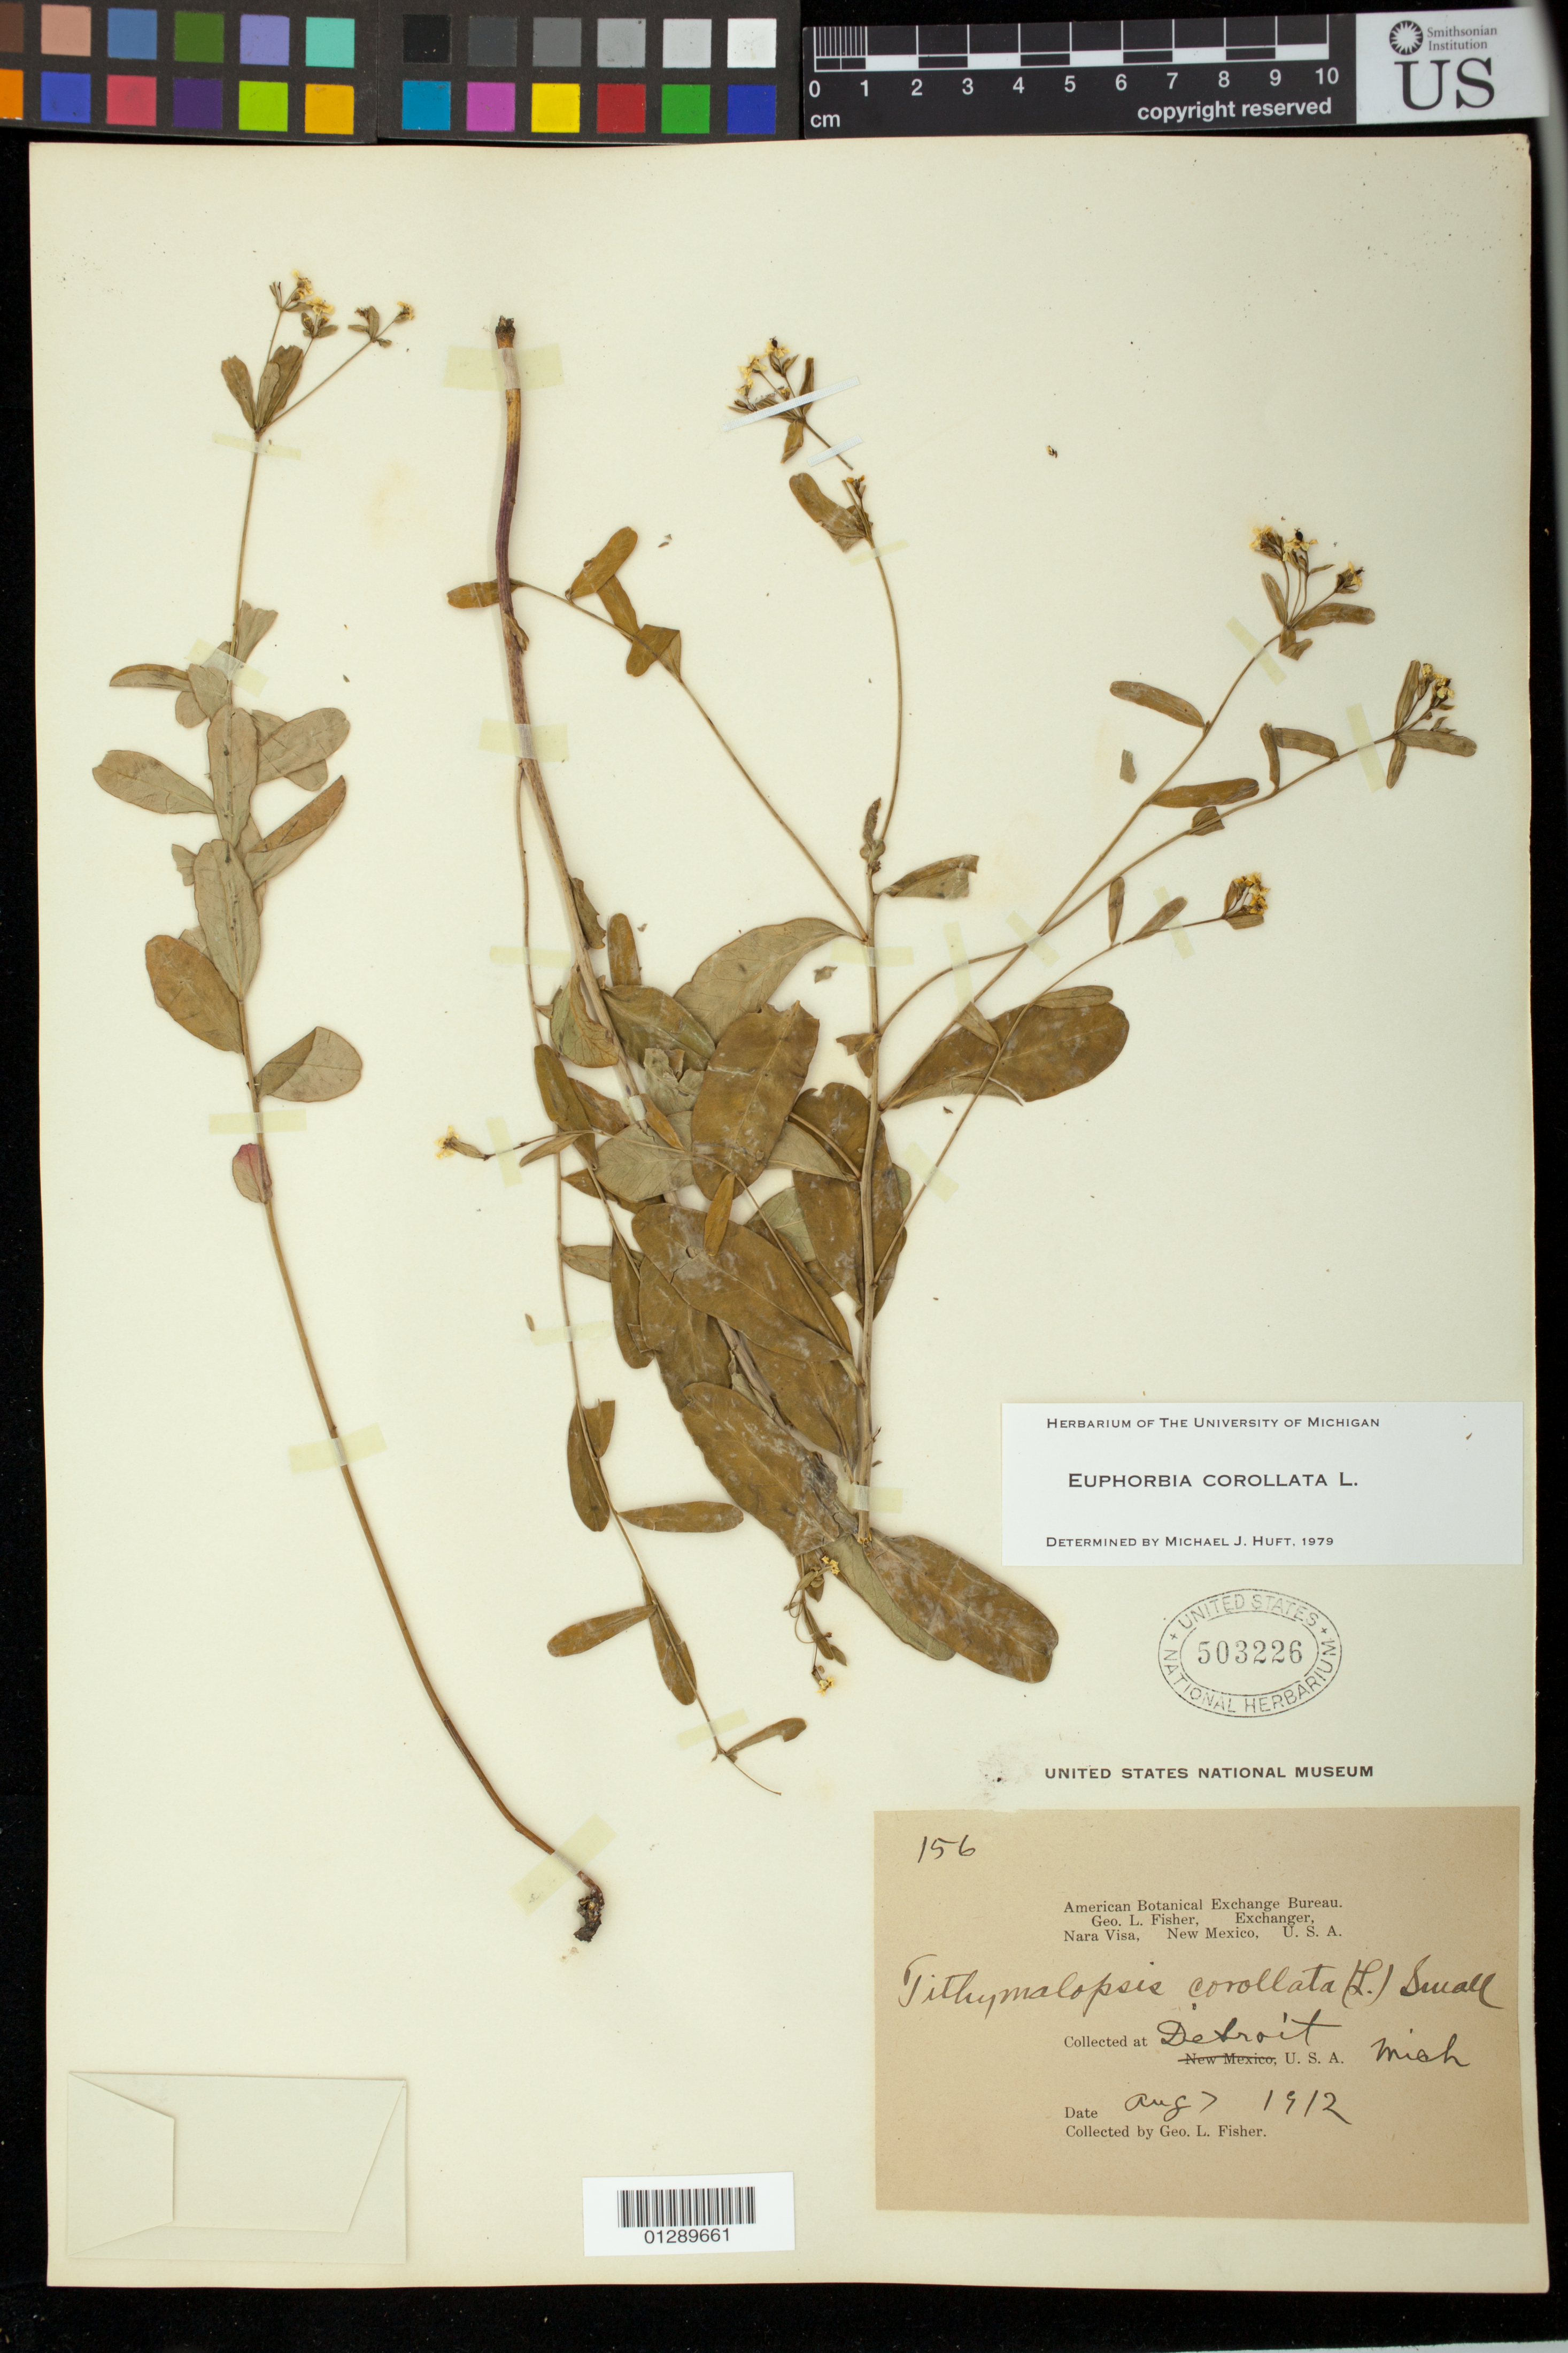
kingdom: Plantae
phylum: Tracheophyta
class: Magnoliopsida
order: Malpighiales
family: Euphorbiaceae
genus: Euphorbia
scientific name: Euphorbia corollata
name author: L.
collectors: G. L. Fisher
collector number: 156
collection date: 1912-08-07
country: United States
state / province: Michigan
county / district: Wayne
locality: Detroit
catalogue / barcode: US 503226